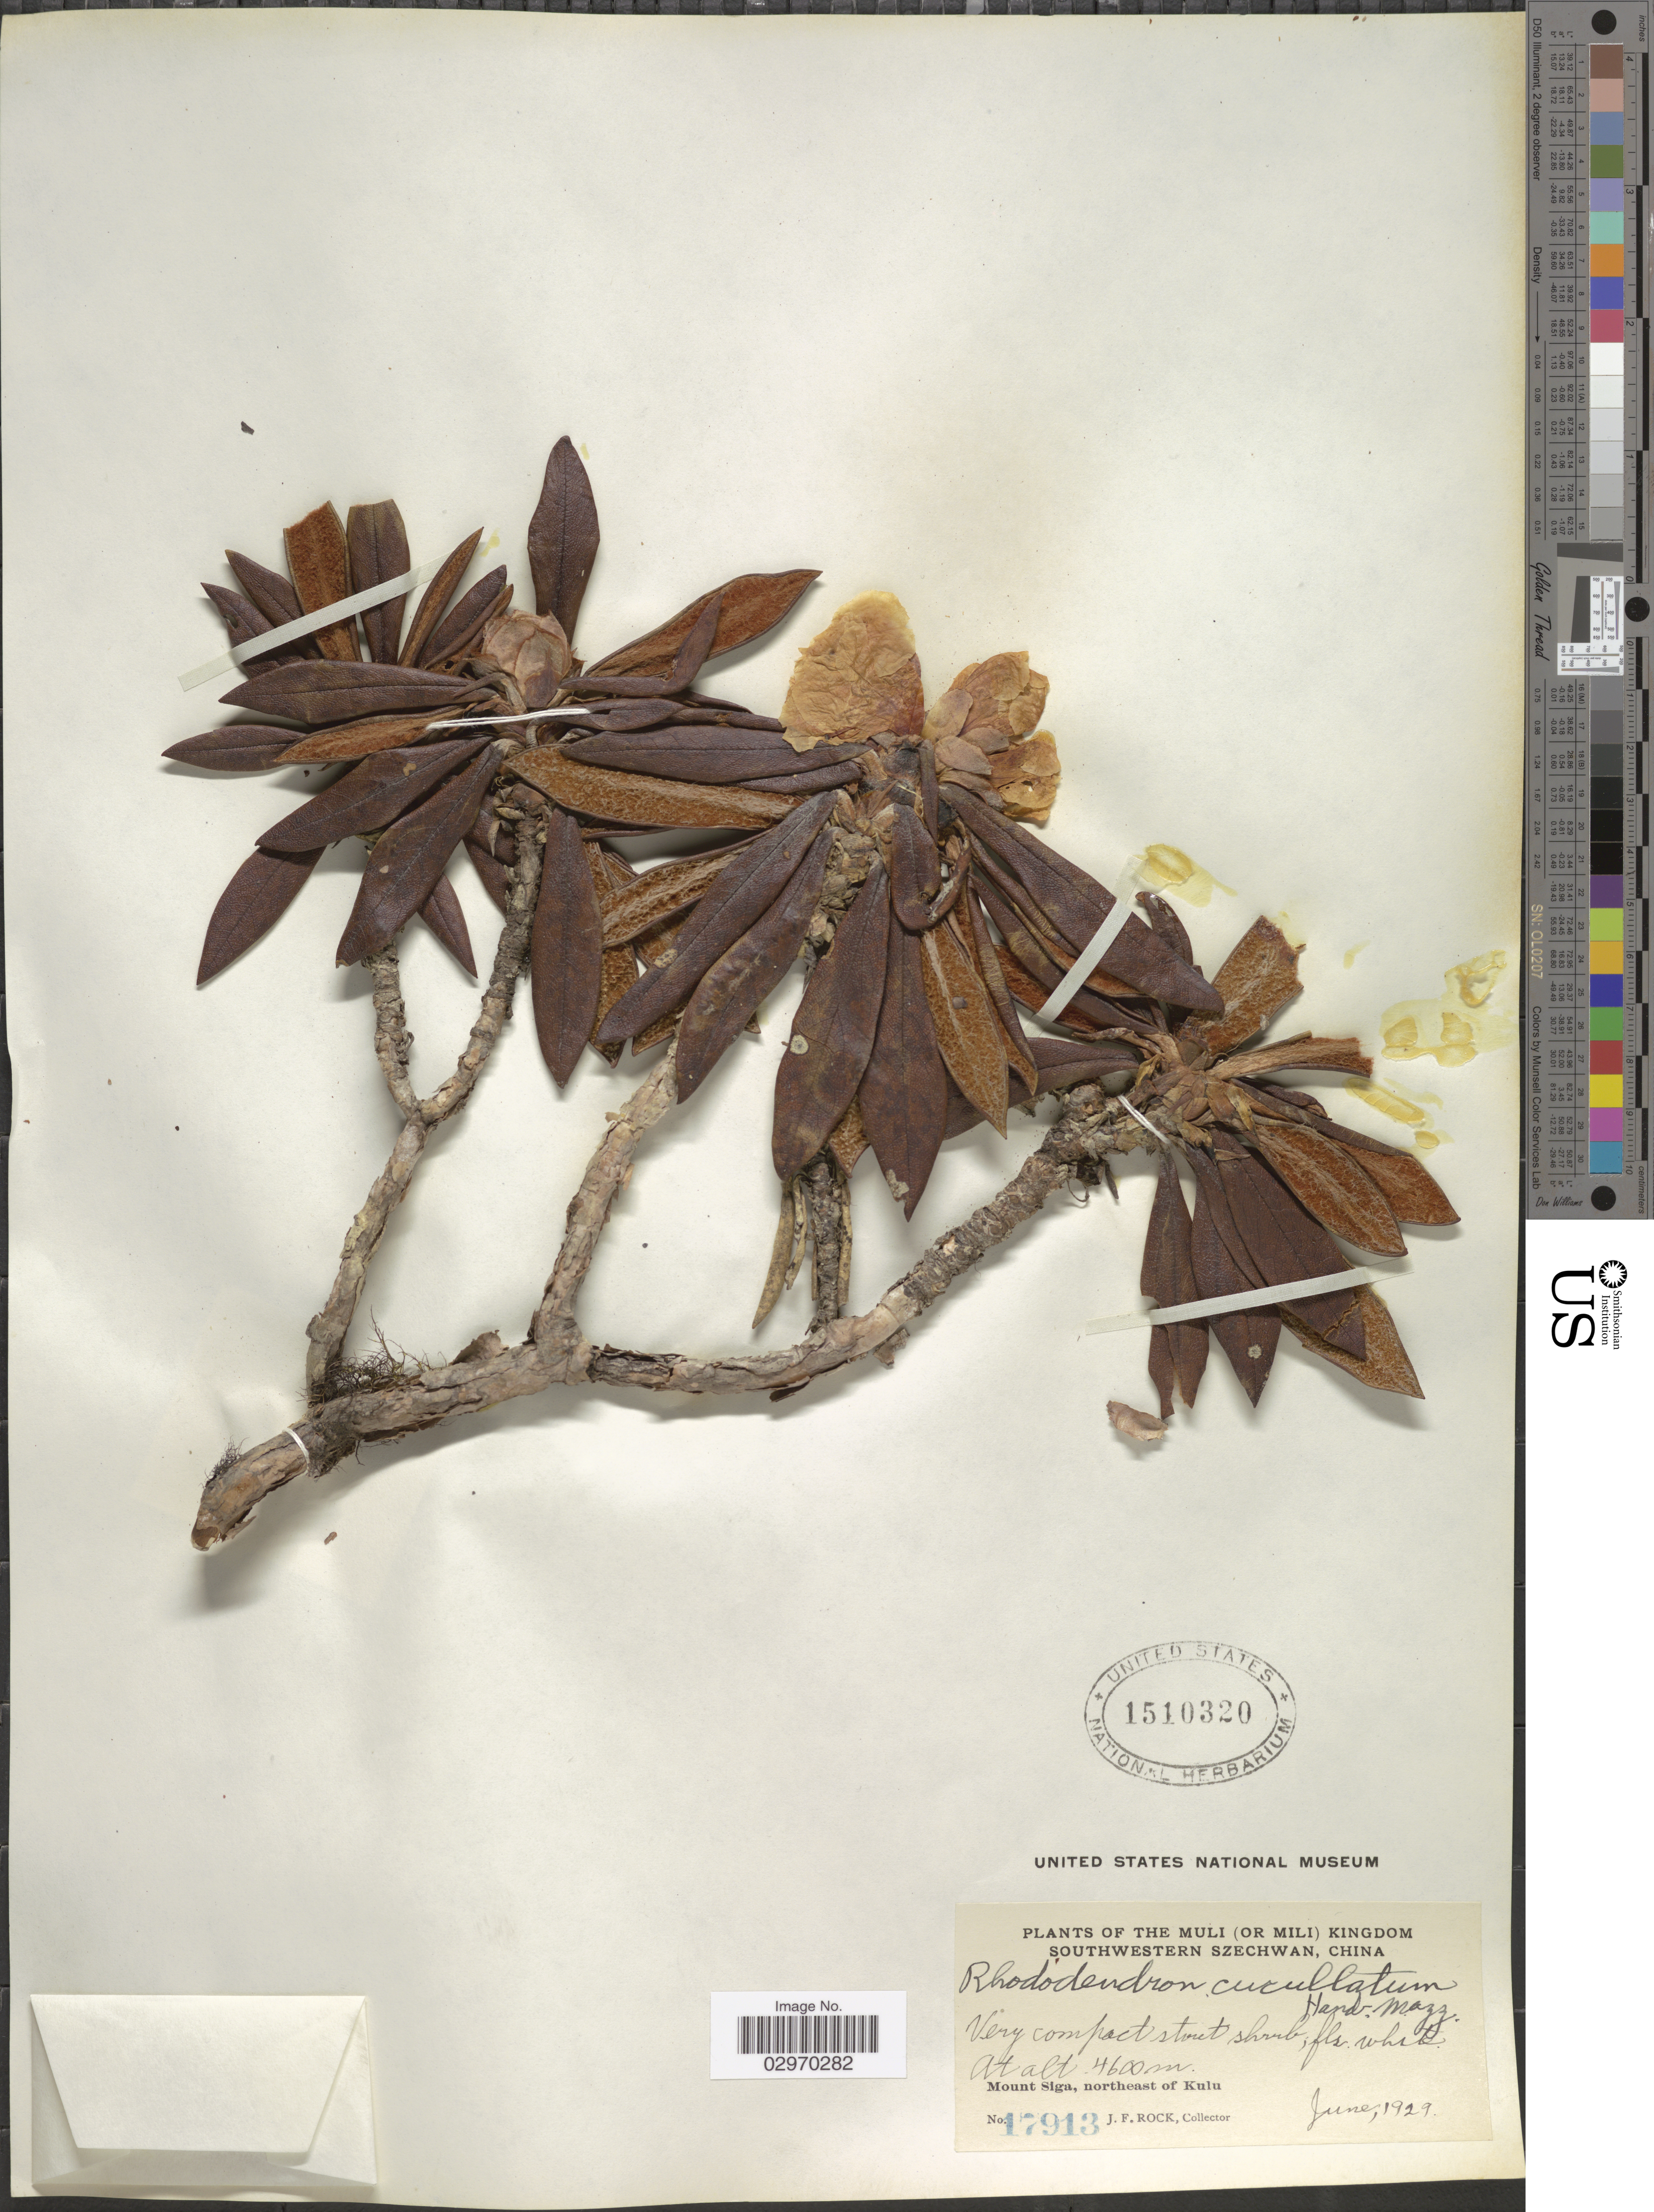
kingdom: Plantae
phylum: Tracheophyta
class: Magnoliopsida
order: Ericales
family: Ericaceae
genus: Rhododendron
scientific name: Rhododendron cucullatum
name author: Hand.-Mazz.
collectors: J. Rock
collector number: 17913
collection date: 1929-06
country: China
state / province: Sichuan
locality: The Muli (or Mili) Kingdom, southwestern Szechwan, Mount Siga, northeast of Kulu.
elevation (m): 4600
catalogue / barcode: US 1510320